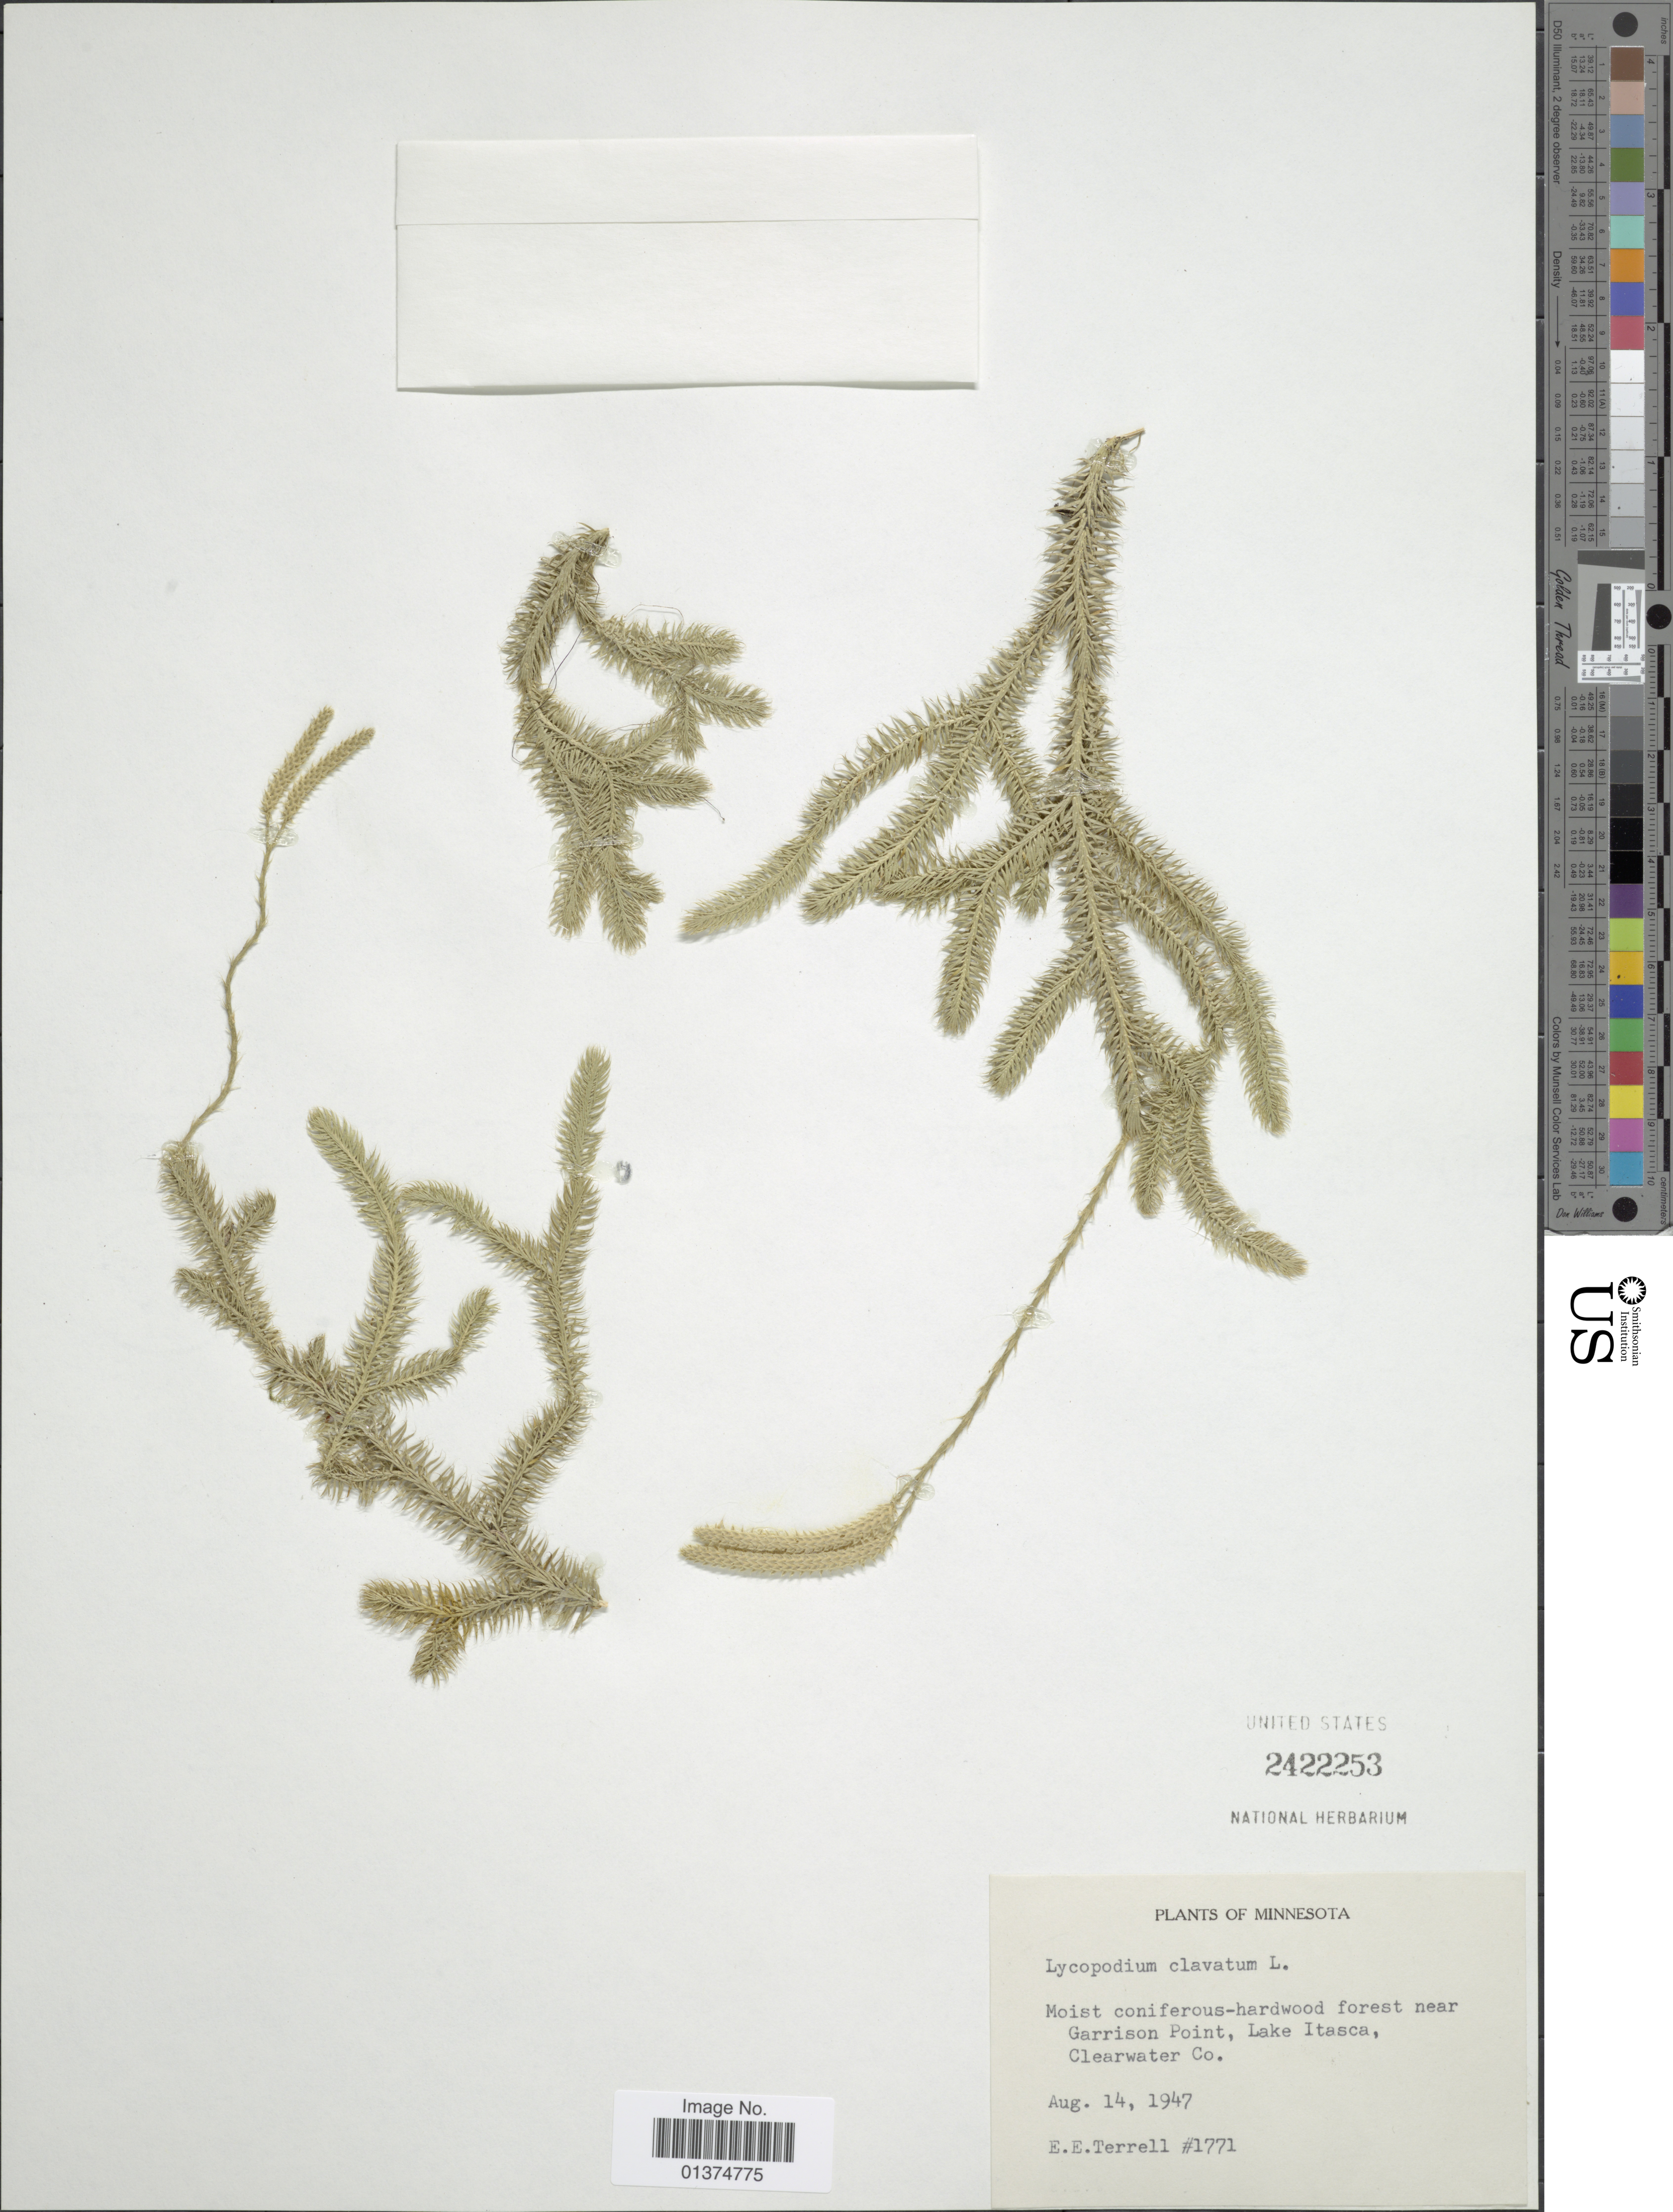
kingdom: Plantae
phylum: Tracheophyta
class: Lycopodiopsida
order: Lycopodiales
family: Lycopodiaceae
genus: Lycopodium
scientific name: Lycopodium clavatum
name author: L.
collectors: E. E. Terrell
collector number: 1771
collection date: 1947-08-14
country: United States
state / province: Minnesota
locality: Moist coniferous-hardwood forest near Garrison Point, lake Itasca, Clearwater Co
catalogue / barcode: US 2422253